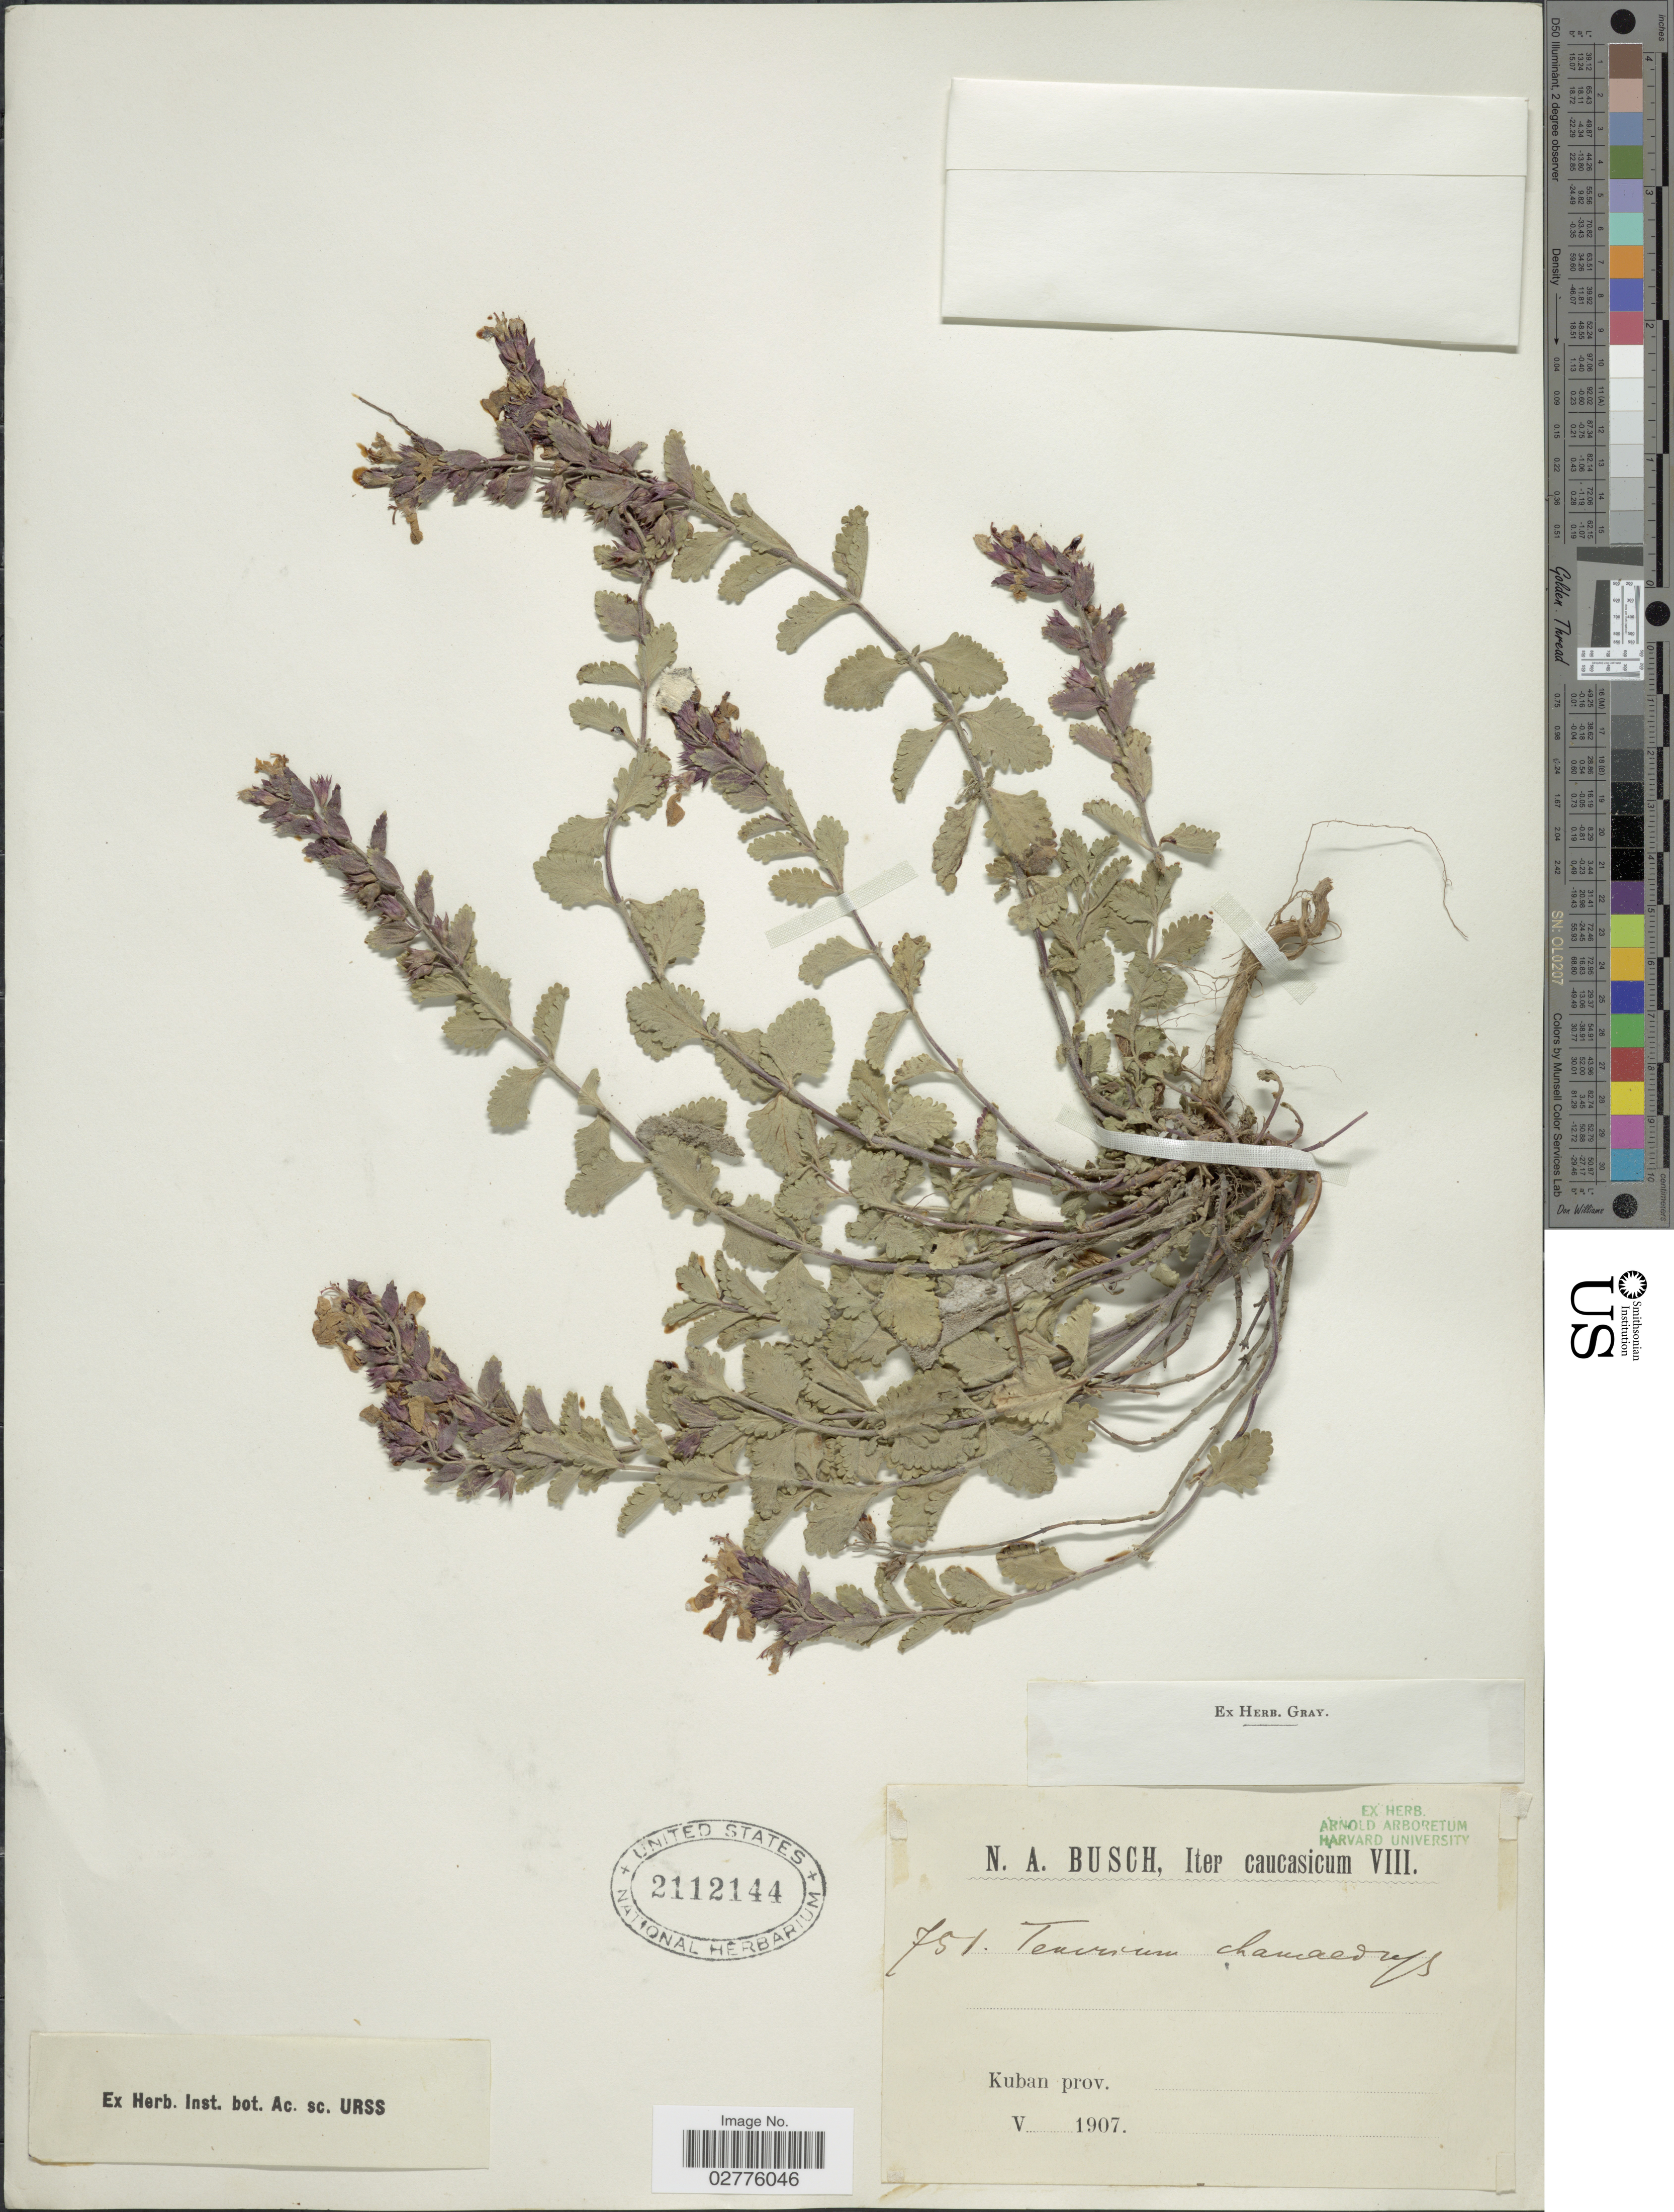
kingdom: Plantae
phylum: Tracheophyta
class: Magnoliopsida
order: Lamiales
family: Lamiaceae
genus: Teucrium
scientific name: Teucrium chamaedrys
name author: L.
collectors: N. A. Busch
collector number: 751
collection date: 1907-05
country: Russian Federation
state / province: Krasnodar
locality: Caucasicum, Kuban prov.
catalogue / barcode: US 2112144